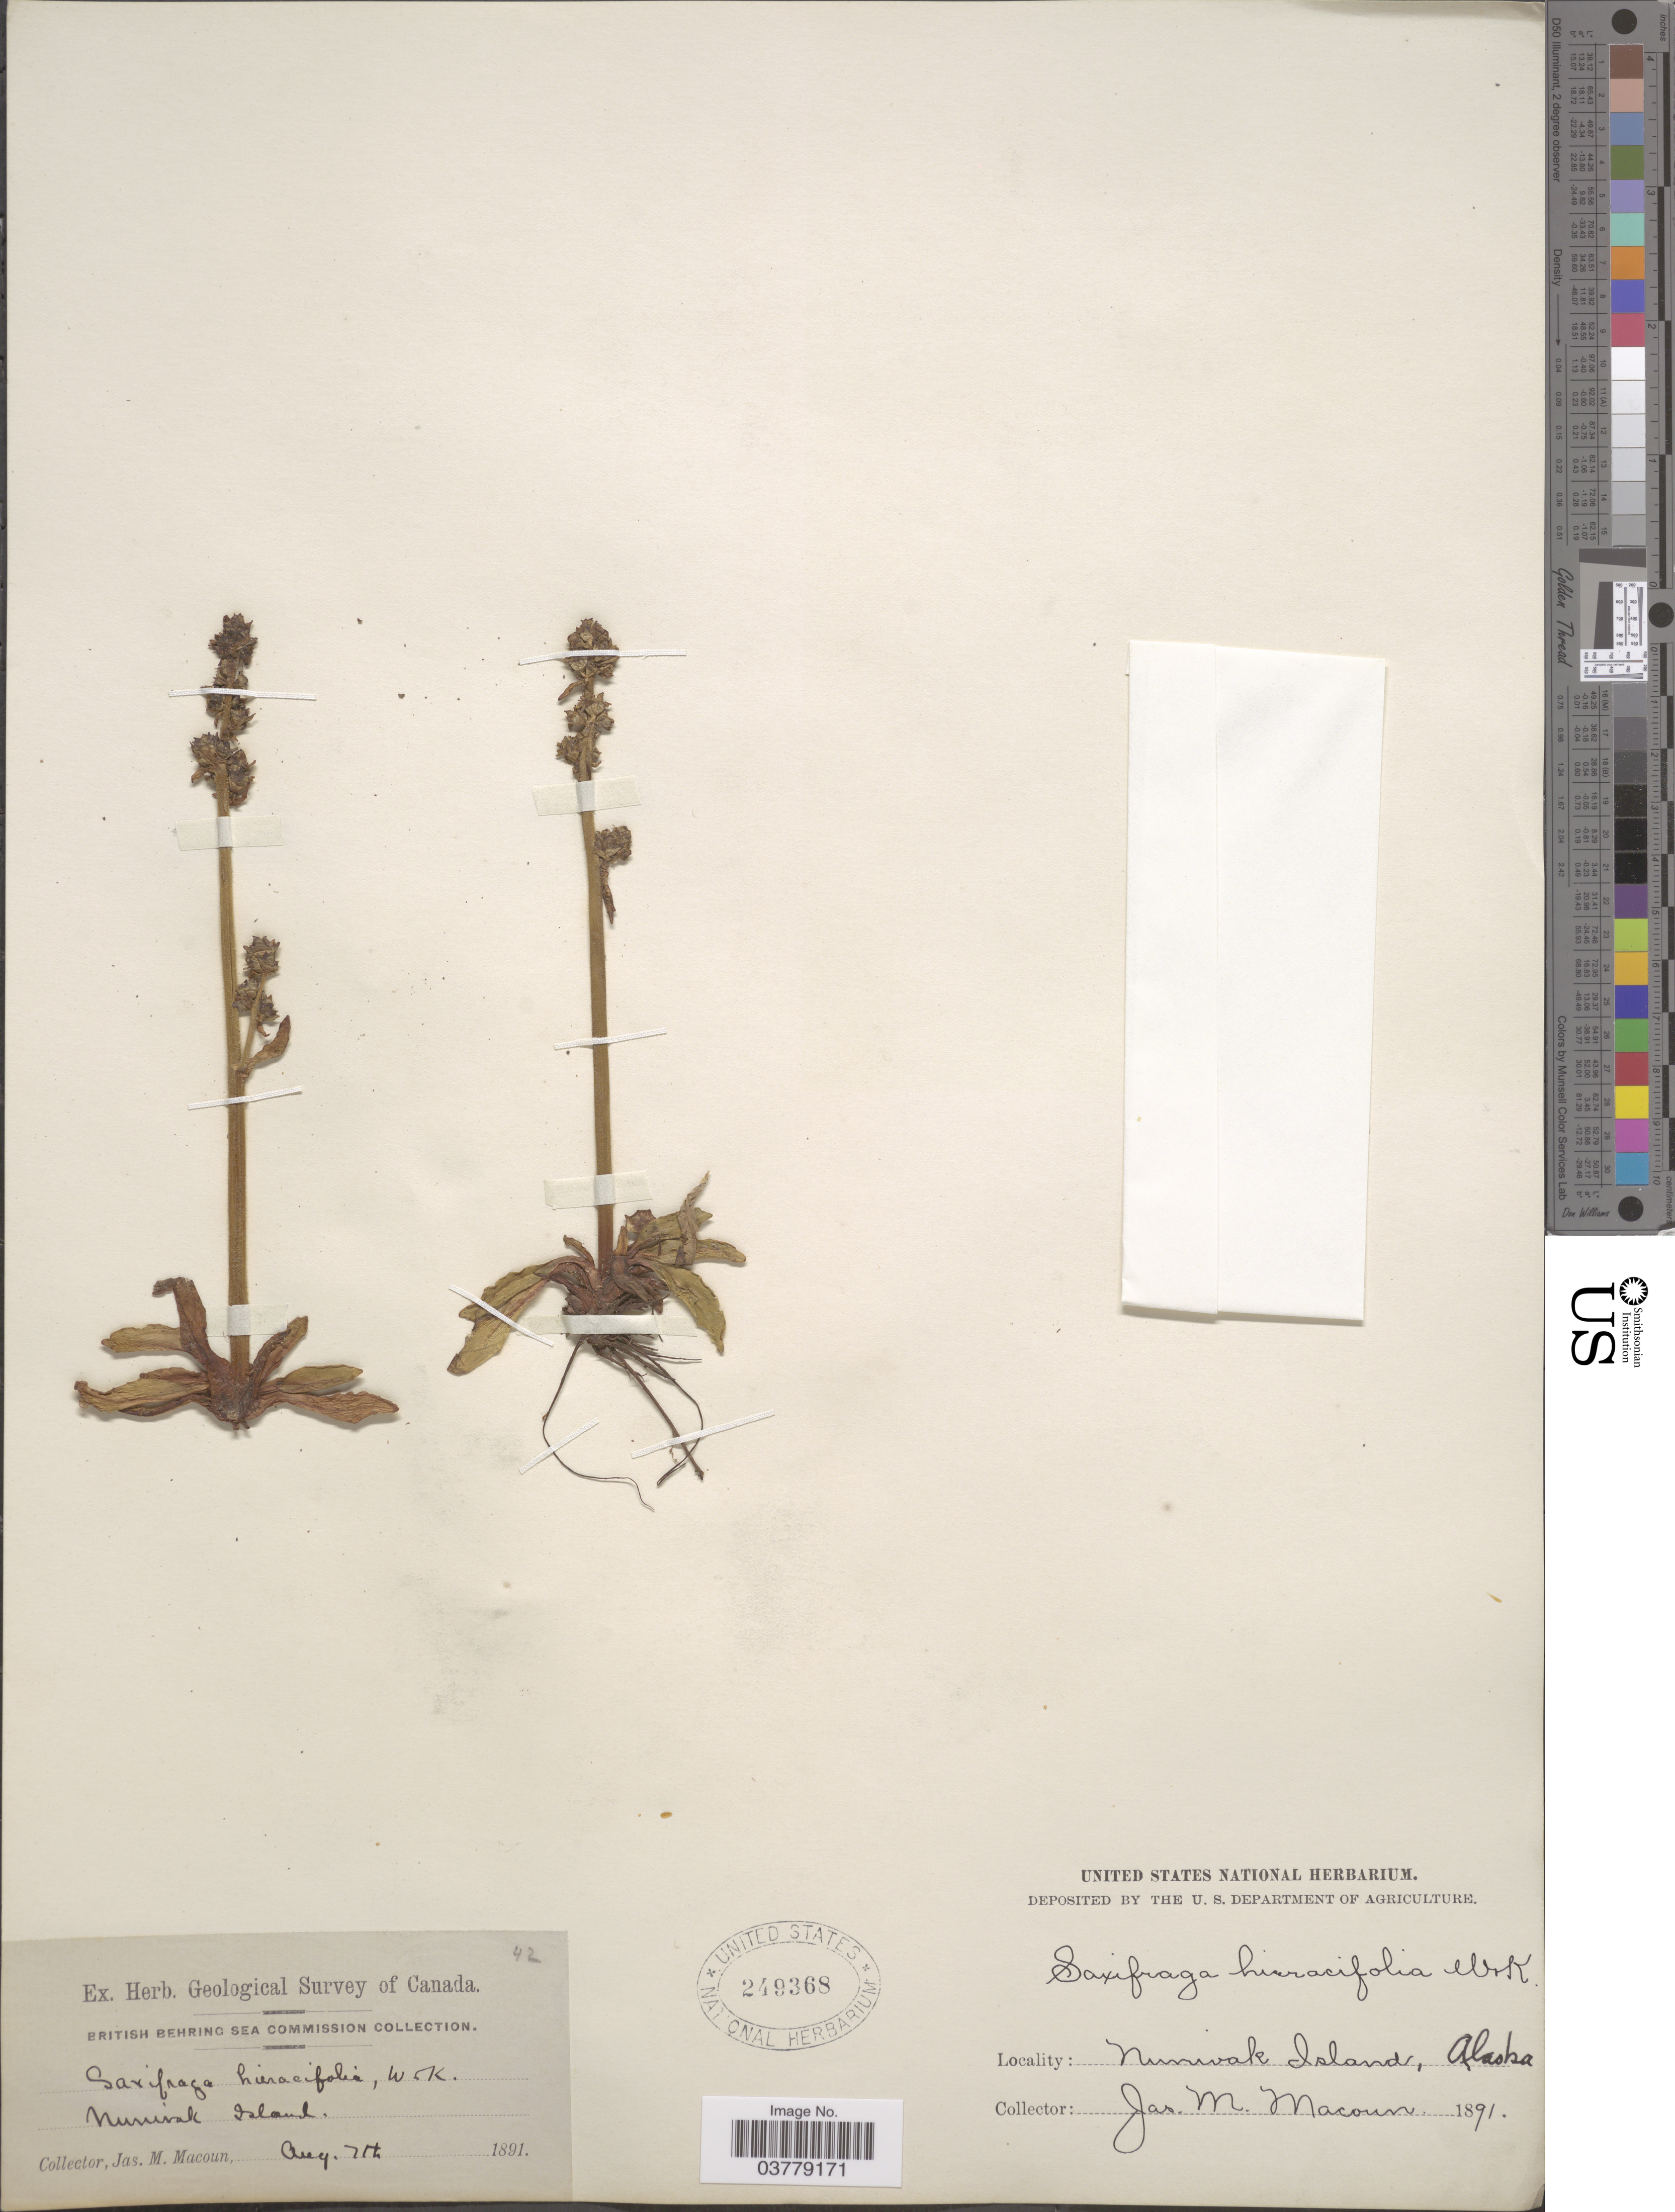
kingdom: Plantae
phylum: Tracheophyta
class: Magnoliopsida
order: Saxifragales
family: Saxifragaceae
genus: Micranthes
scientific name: Micranthes hieraciifolia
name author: (Waldst. & Kit. ex Willd.) Haw.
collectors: J. M. Macoun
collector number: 42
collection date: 1891-08-21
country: United States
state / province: Alaska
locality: British Behring Sea. Nunivak Island.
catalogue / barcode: US 249368